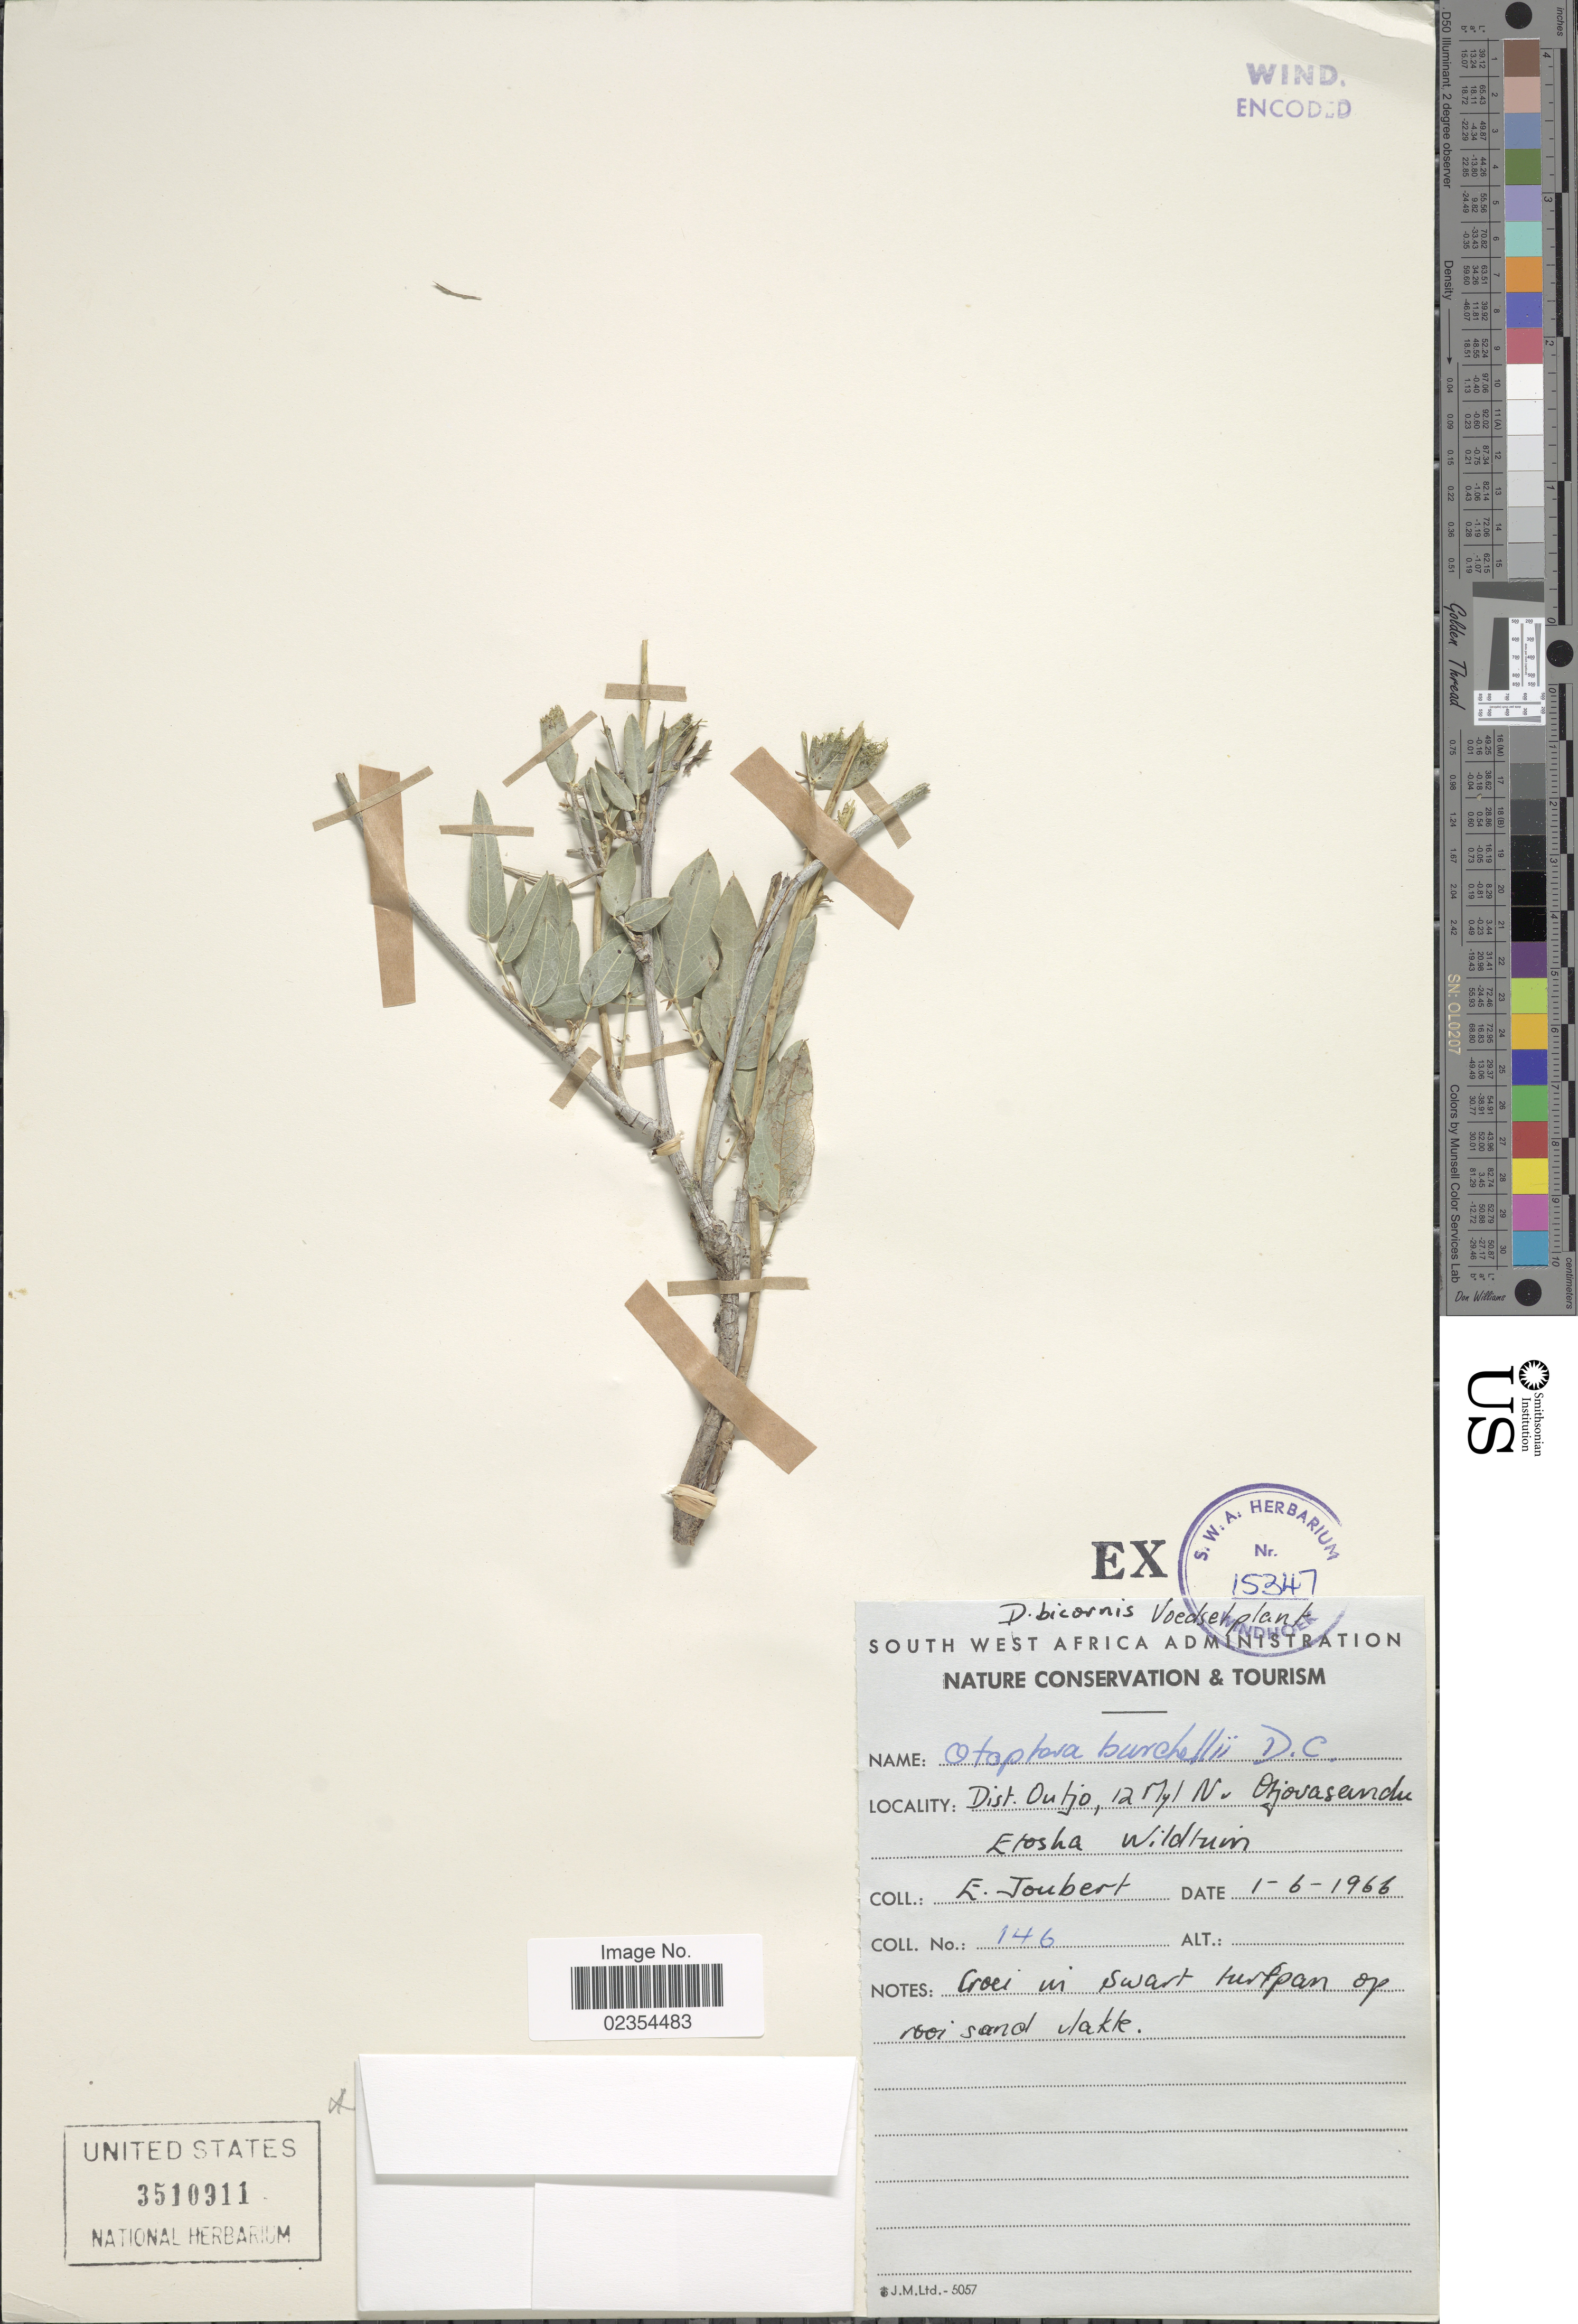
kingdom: Plantae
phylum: Tracheophyta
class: Magnoliopsida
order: Fabales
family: Fabaceae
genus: Otoptera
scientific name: Otoptera burchellii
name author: DC.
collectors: E. Joubert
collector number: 146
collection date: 1966-06-01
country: Namibia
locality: Dist. Ouljo, 12 Myl N. Otjovasandu Etosha Wildtuin.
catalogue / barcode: US 3510911